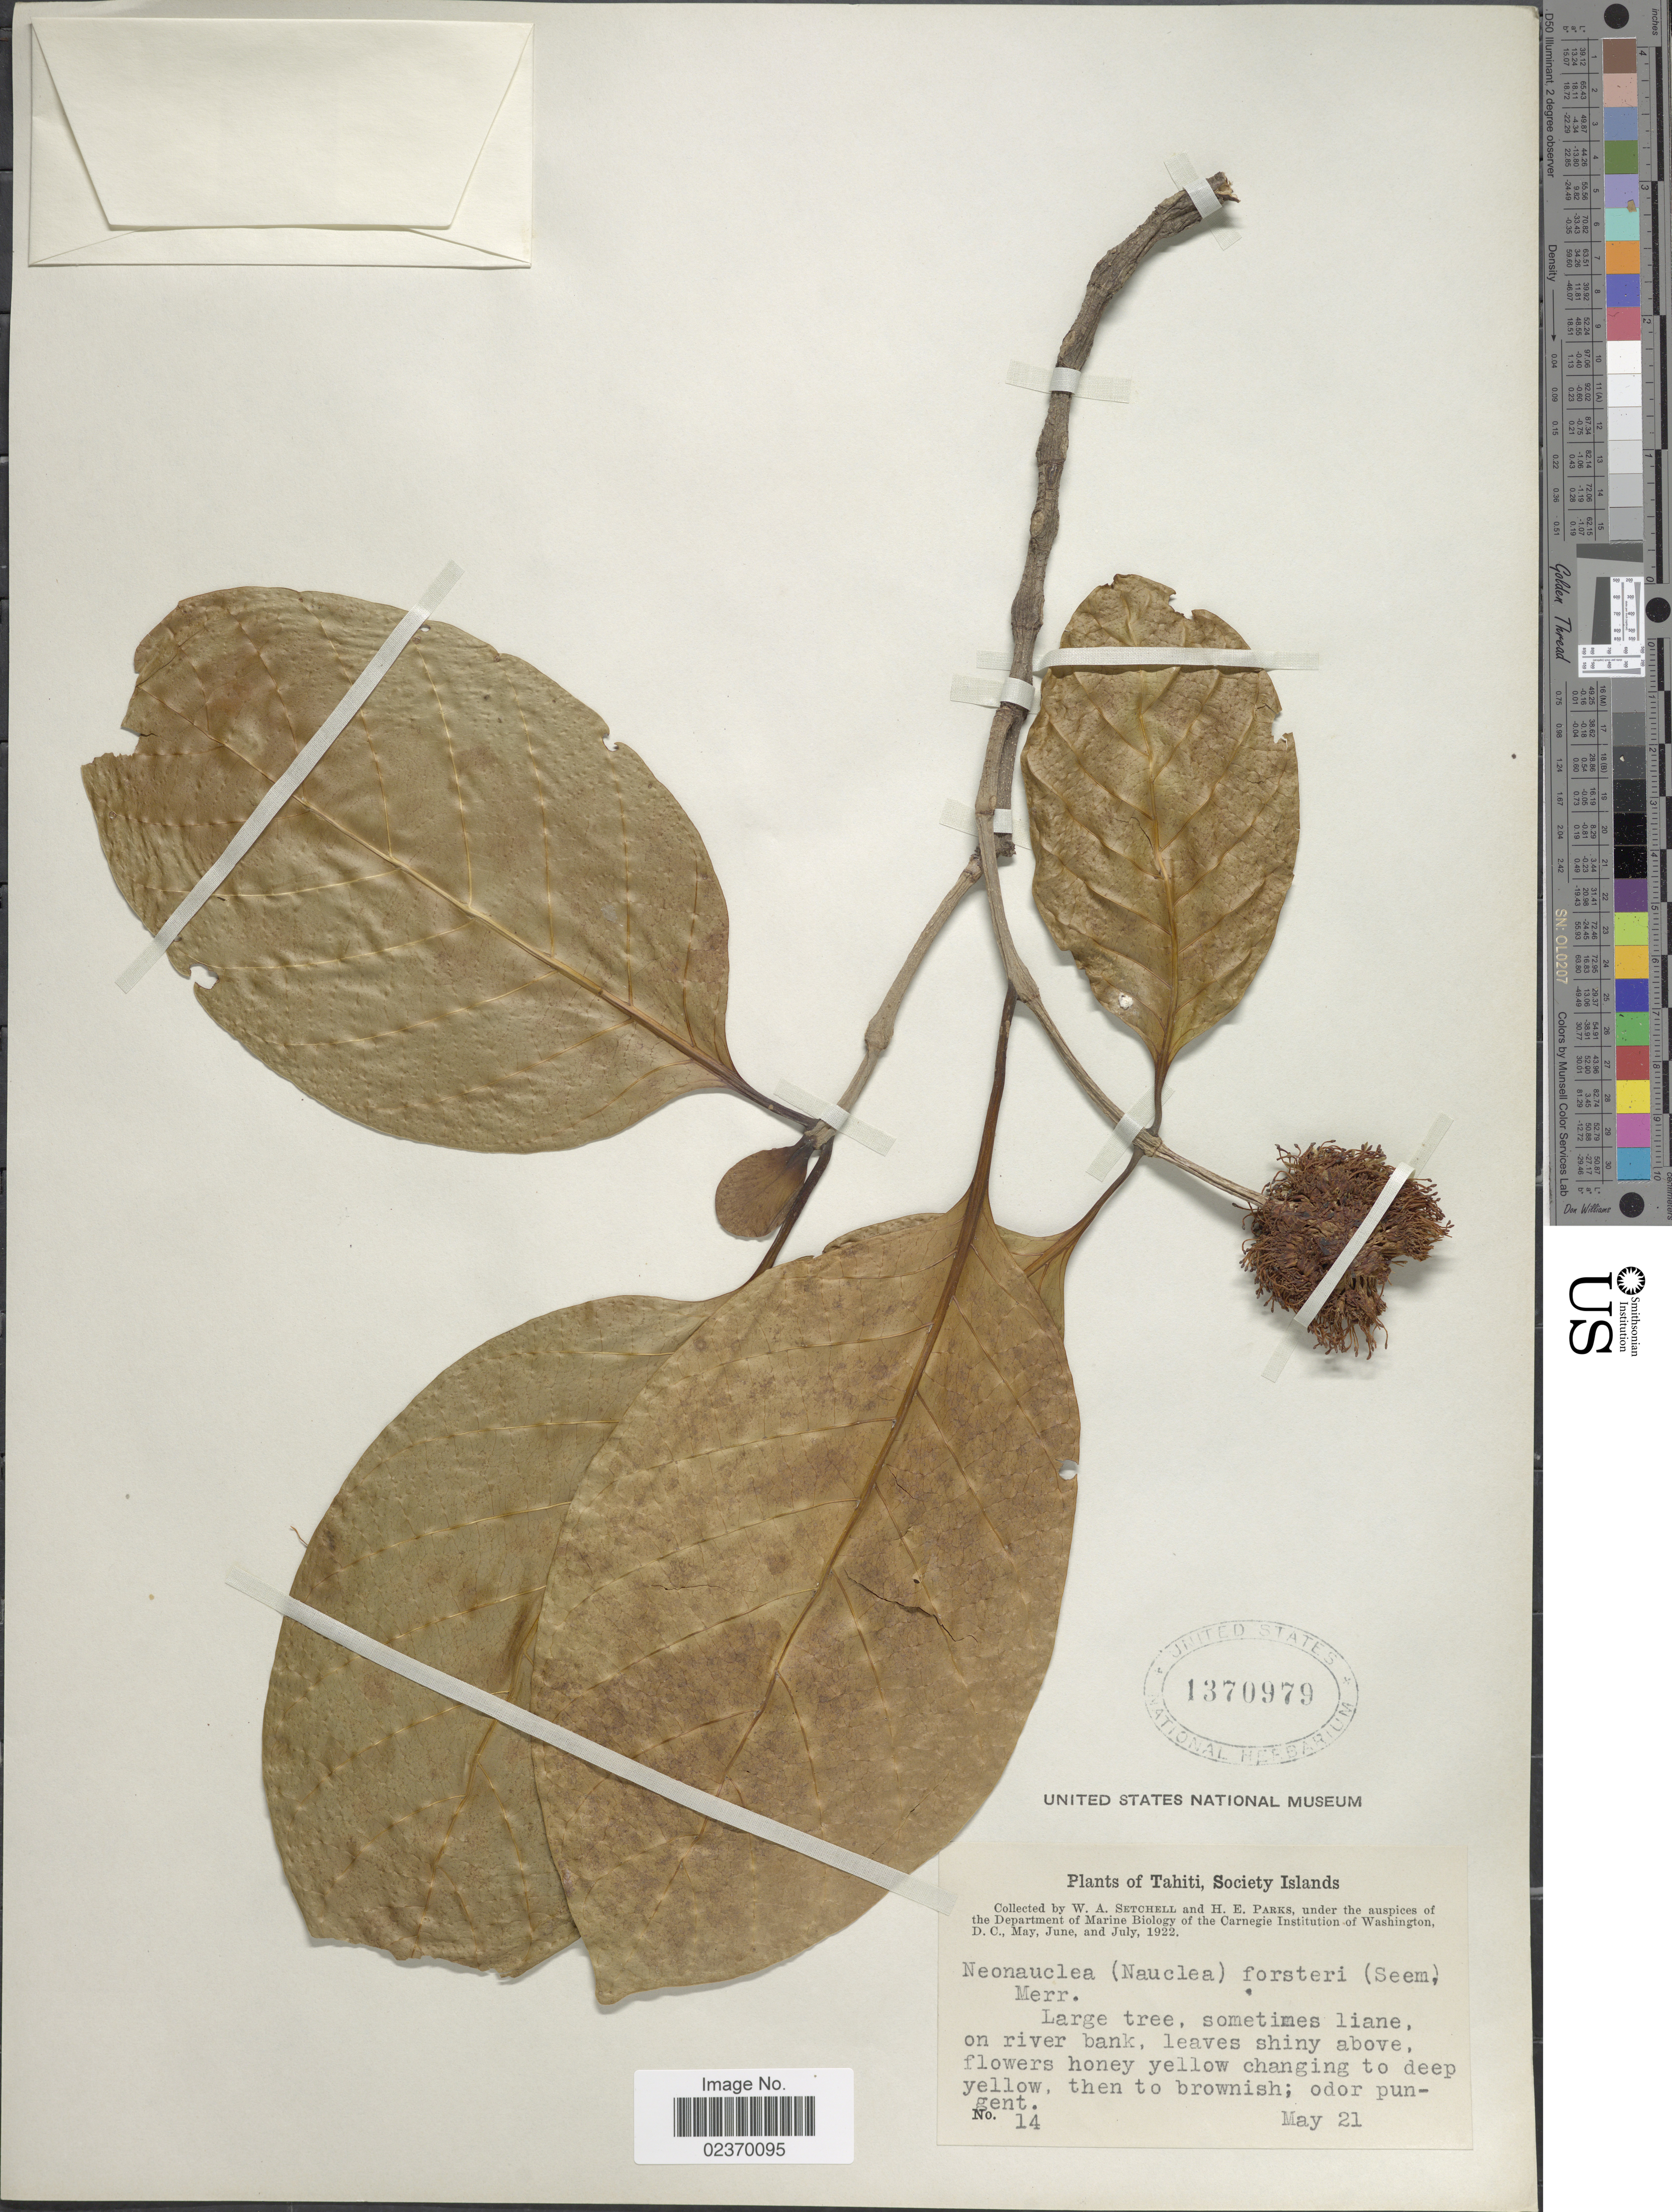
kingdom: Plantae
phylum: Tracheophyta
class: Magnoliopsida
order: Gentianales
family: Rubiaceae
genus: Neonauclea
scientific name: Neonauclea forsteri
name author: (Seem.) Merr.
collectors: W. Setchell & H. E. Parks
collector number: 14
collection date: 1922-05-21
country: French Polynesia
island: Tahiti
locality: Tahiti, Society Islands, on river bank, leaves shiny above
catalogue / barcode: US 1370979